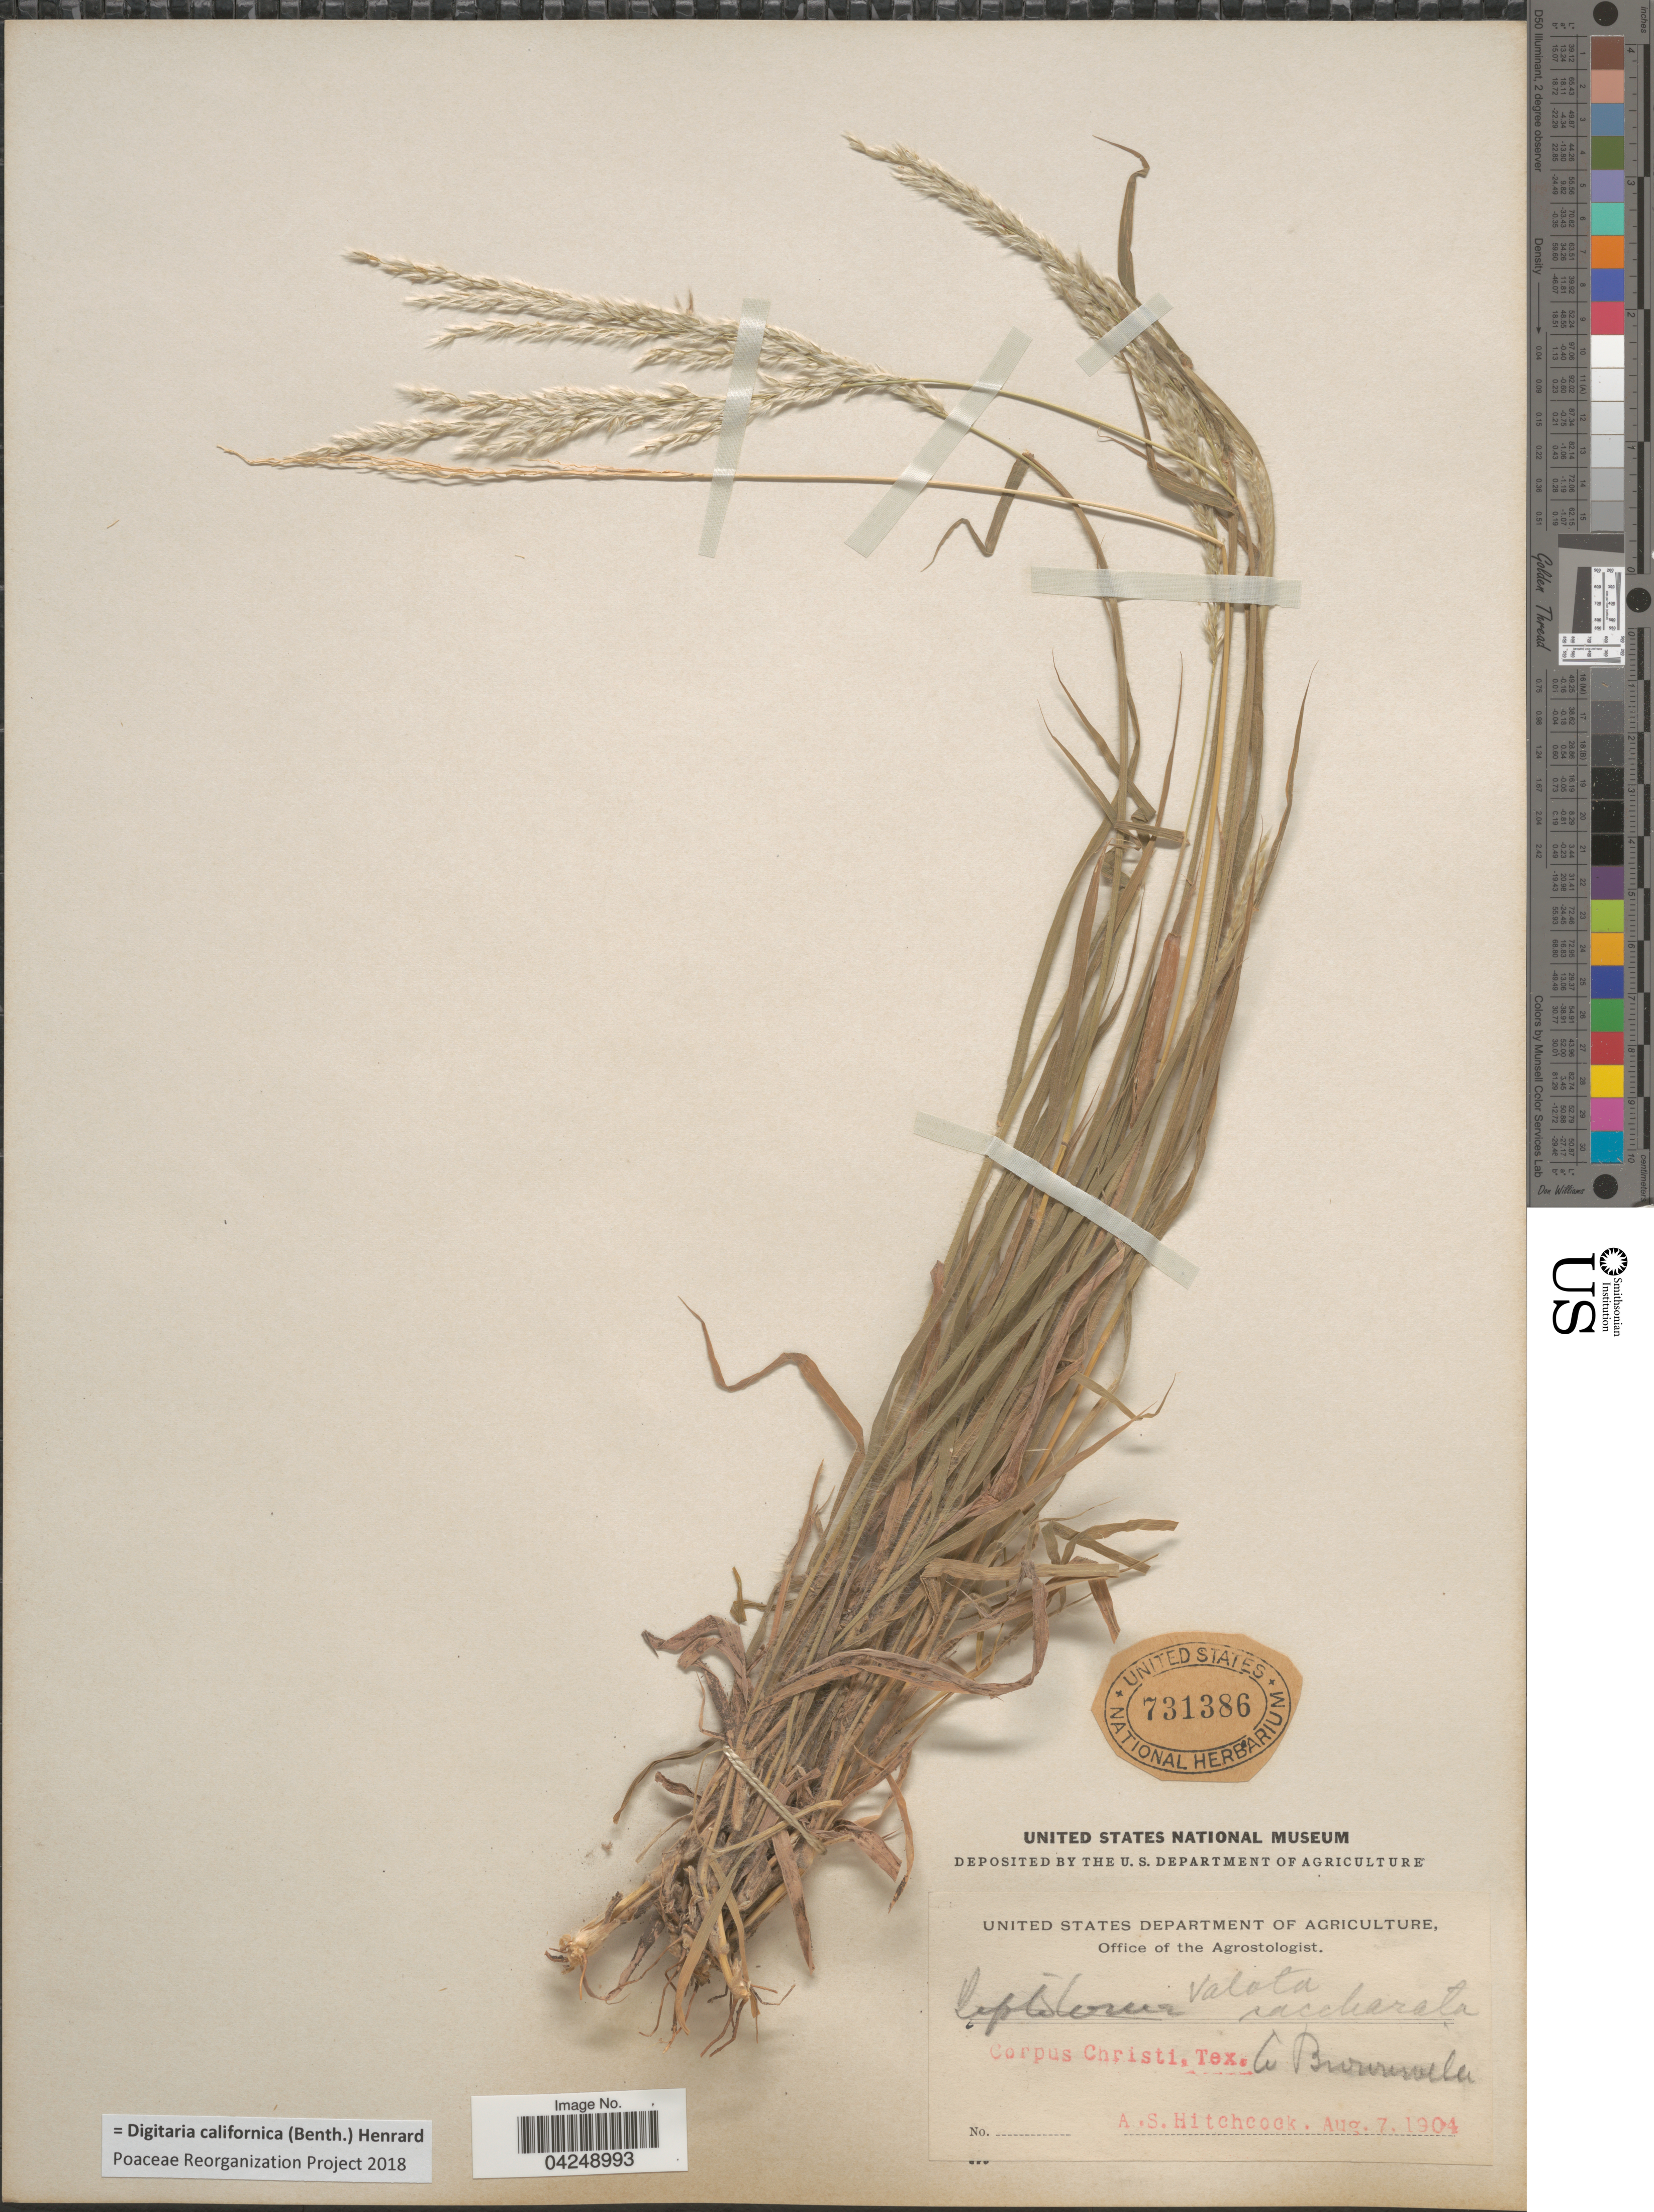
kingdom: Plantae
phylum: Tracheophyta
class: Liliopsida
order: Poales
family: Poaceae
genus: Digitaria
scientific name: Digitaria californica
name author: (Benth.) Henr.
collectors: A. S. Hitchcock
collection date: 1904-08-07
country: United States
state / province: Texas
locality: Corpus Christi, to Brownsville.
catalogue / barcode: US 731386